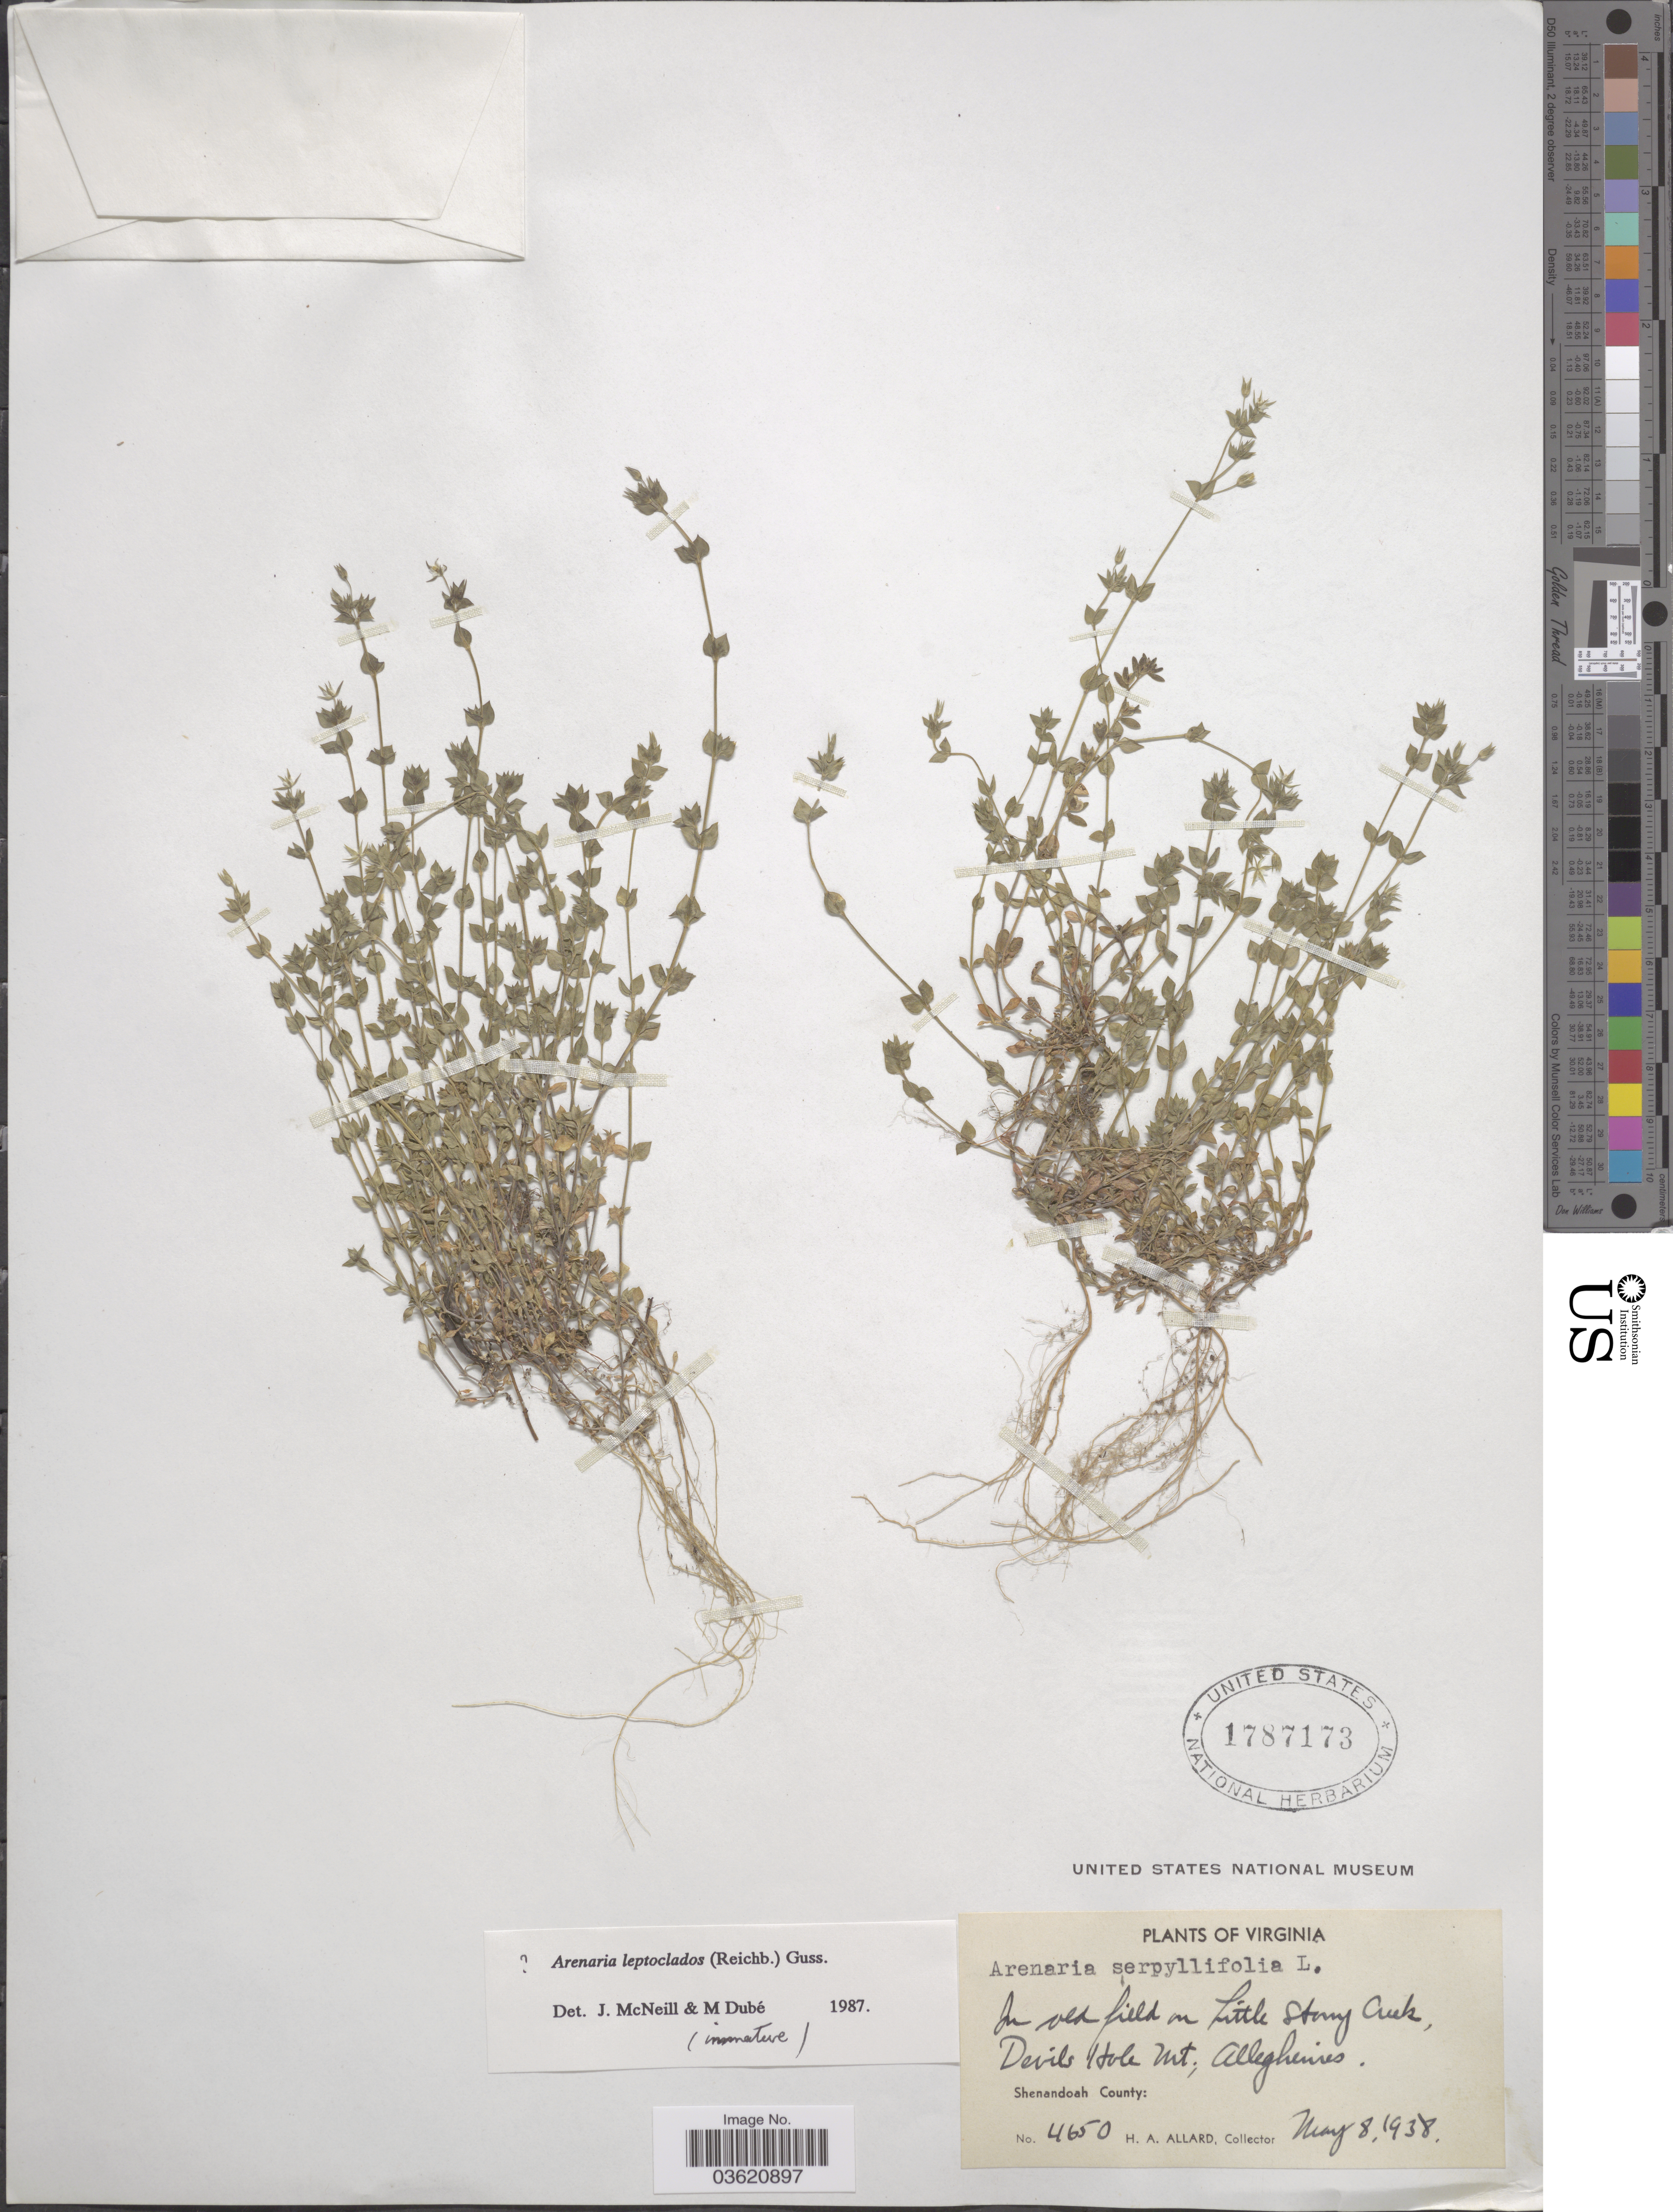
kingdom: Plantae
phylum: Tracheophyta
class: Magnoliopsida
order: Caryophyllales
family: Caryophyllaceae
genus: Arenaria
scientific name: Arenaria leptoclados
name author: (Rchb.) Gussone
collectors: H. A. Allard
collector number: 4650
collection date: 1938-05-08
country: United States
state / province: Virginia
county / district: Shenandoah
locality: On Little Stony Creek, Devils Hole Mt., Alleghenies. Shenandoah County.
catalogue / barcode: US 1787173